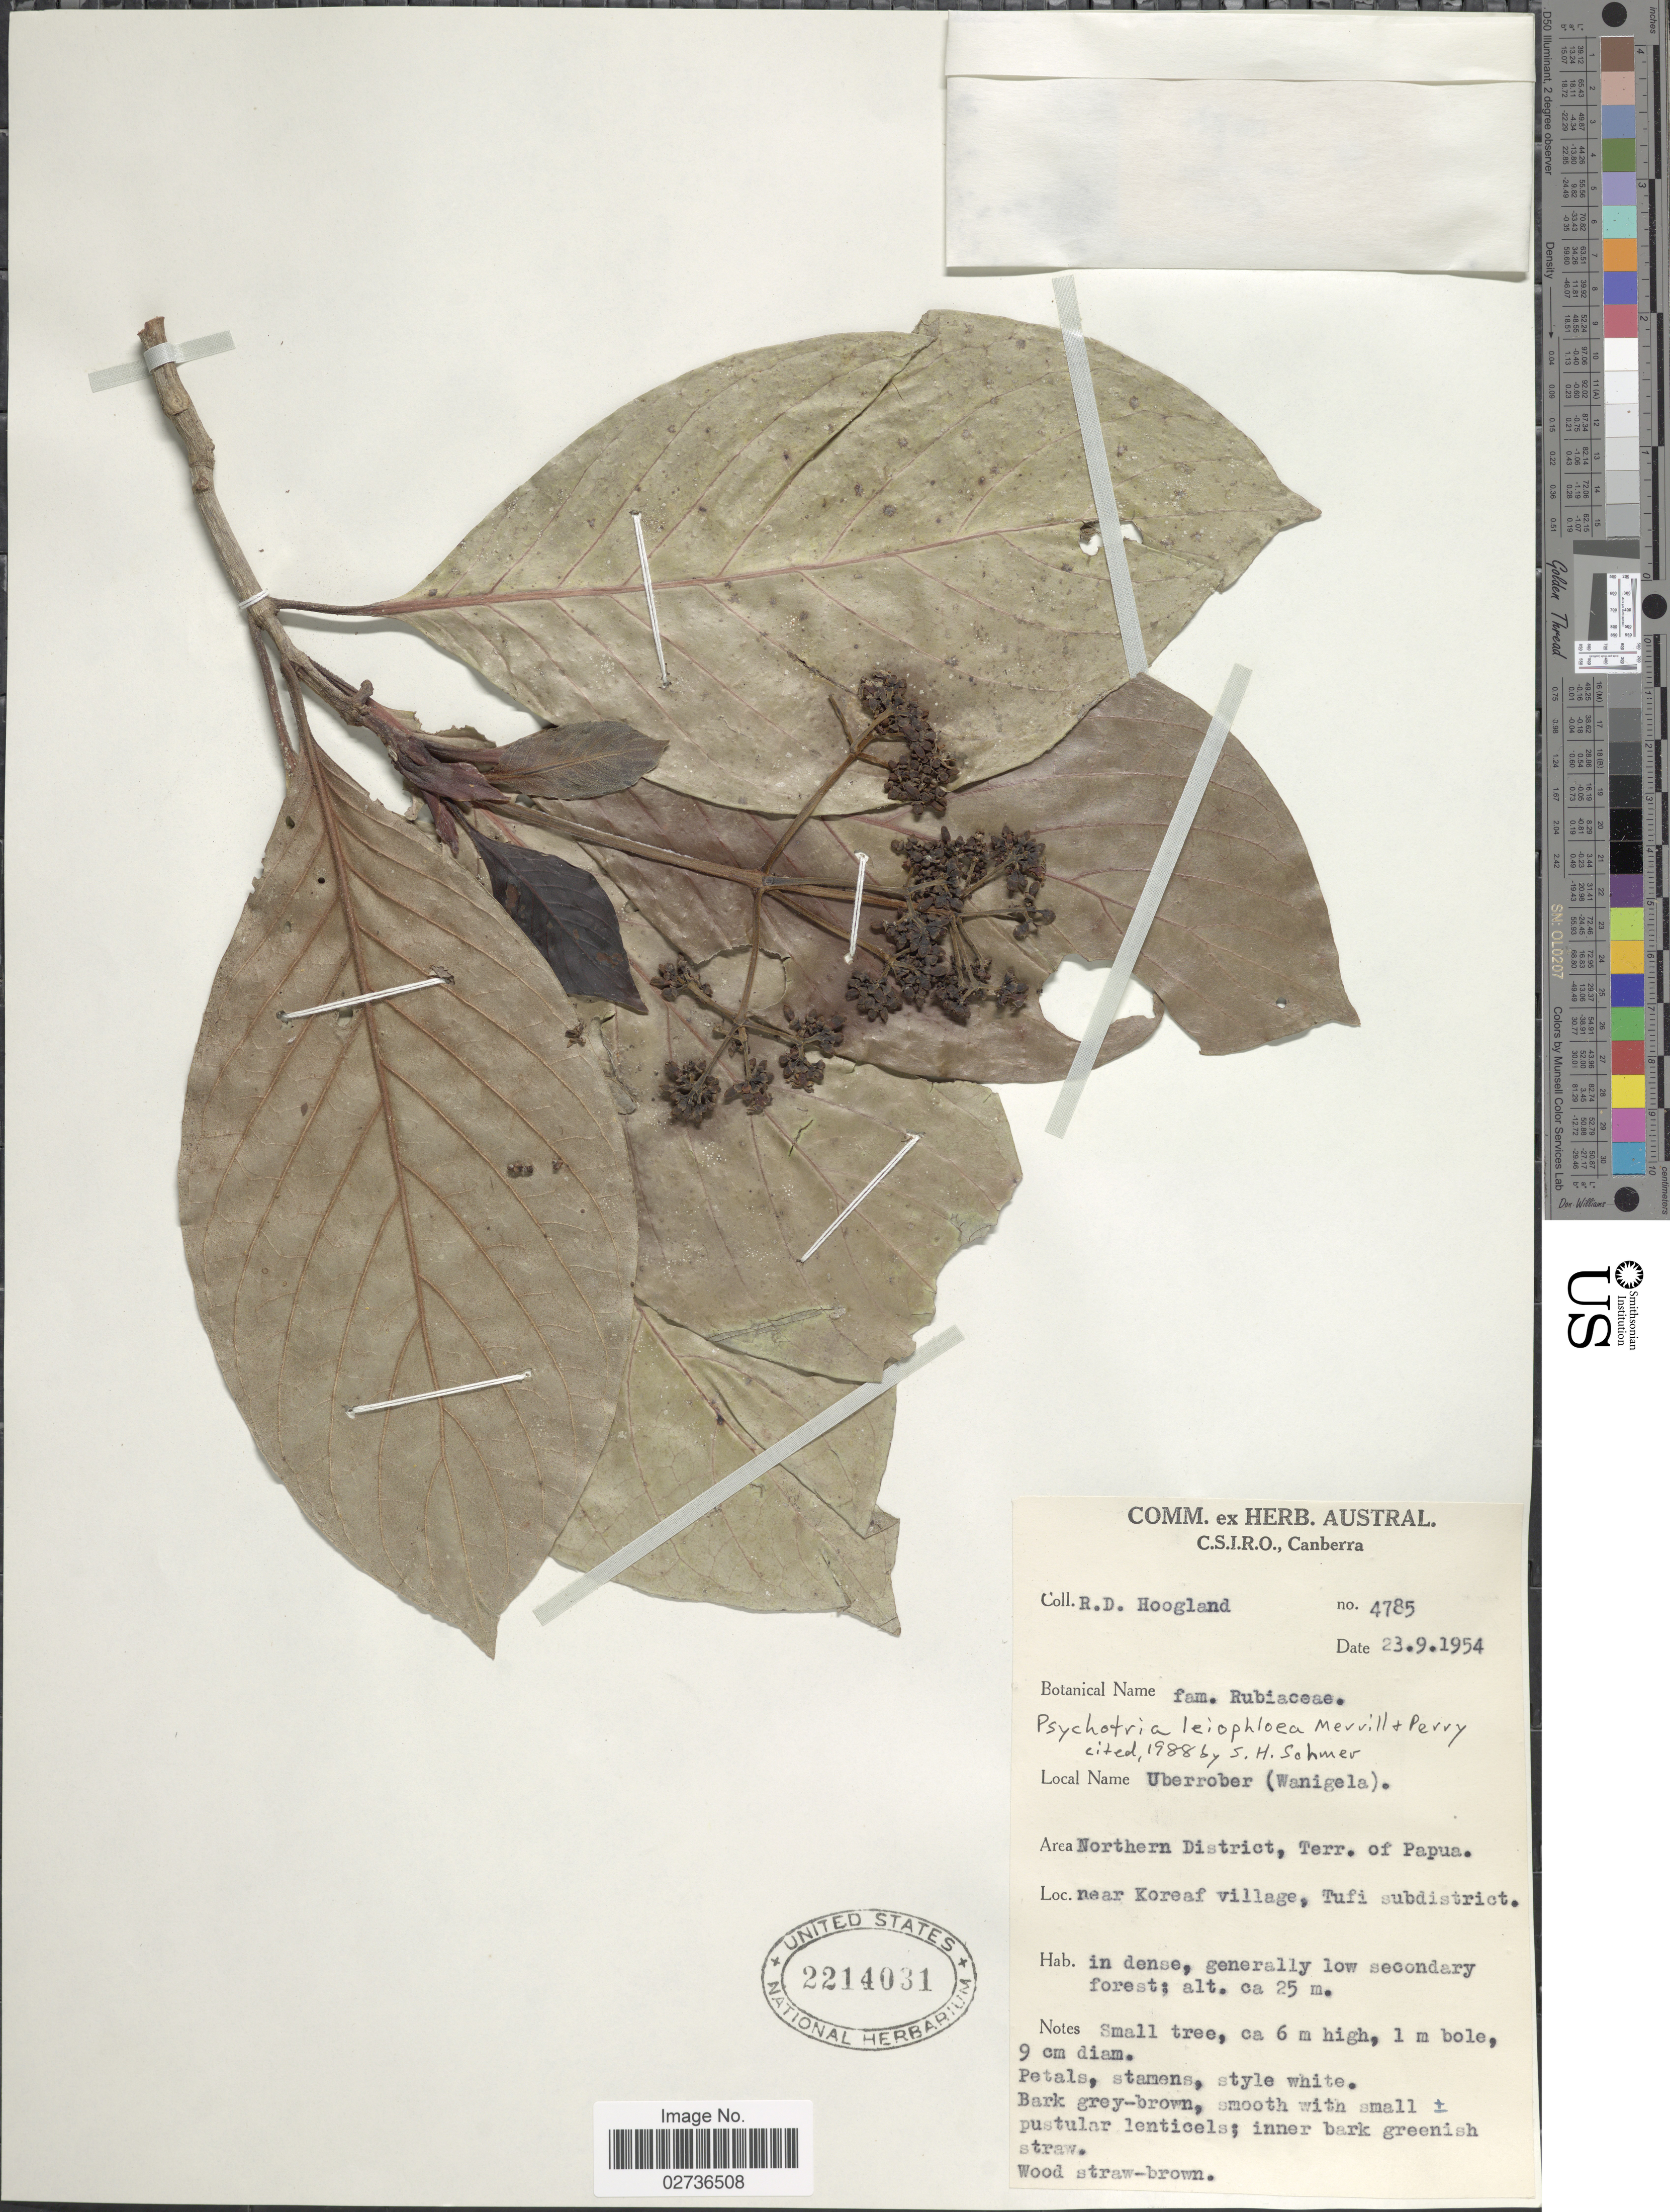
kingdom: Plantae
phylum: Tracheophyta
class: Magnoliopsida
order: Gentianales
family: Rubiaceae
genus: Psychotria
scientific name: Psychotria leiophloea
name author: Merr. & L.M. Perry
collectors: R. D. Hoogland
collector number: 4785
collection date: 1954-09-23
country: Papua New Guinea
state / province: Northern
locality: Northern District, Terr. of Papua, near Koreaf village, Tufi subdistrict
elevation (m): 25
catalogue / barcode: US 2214031